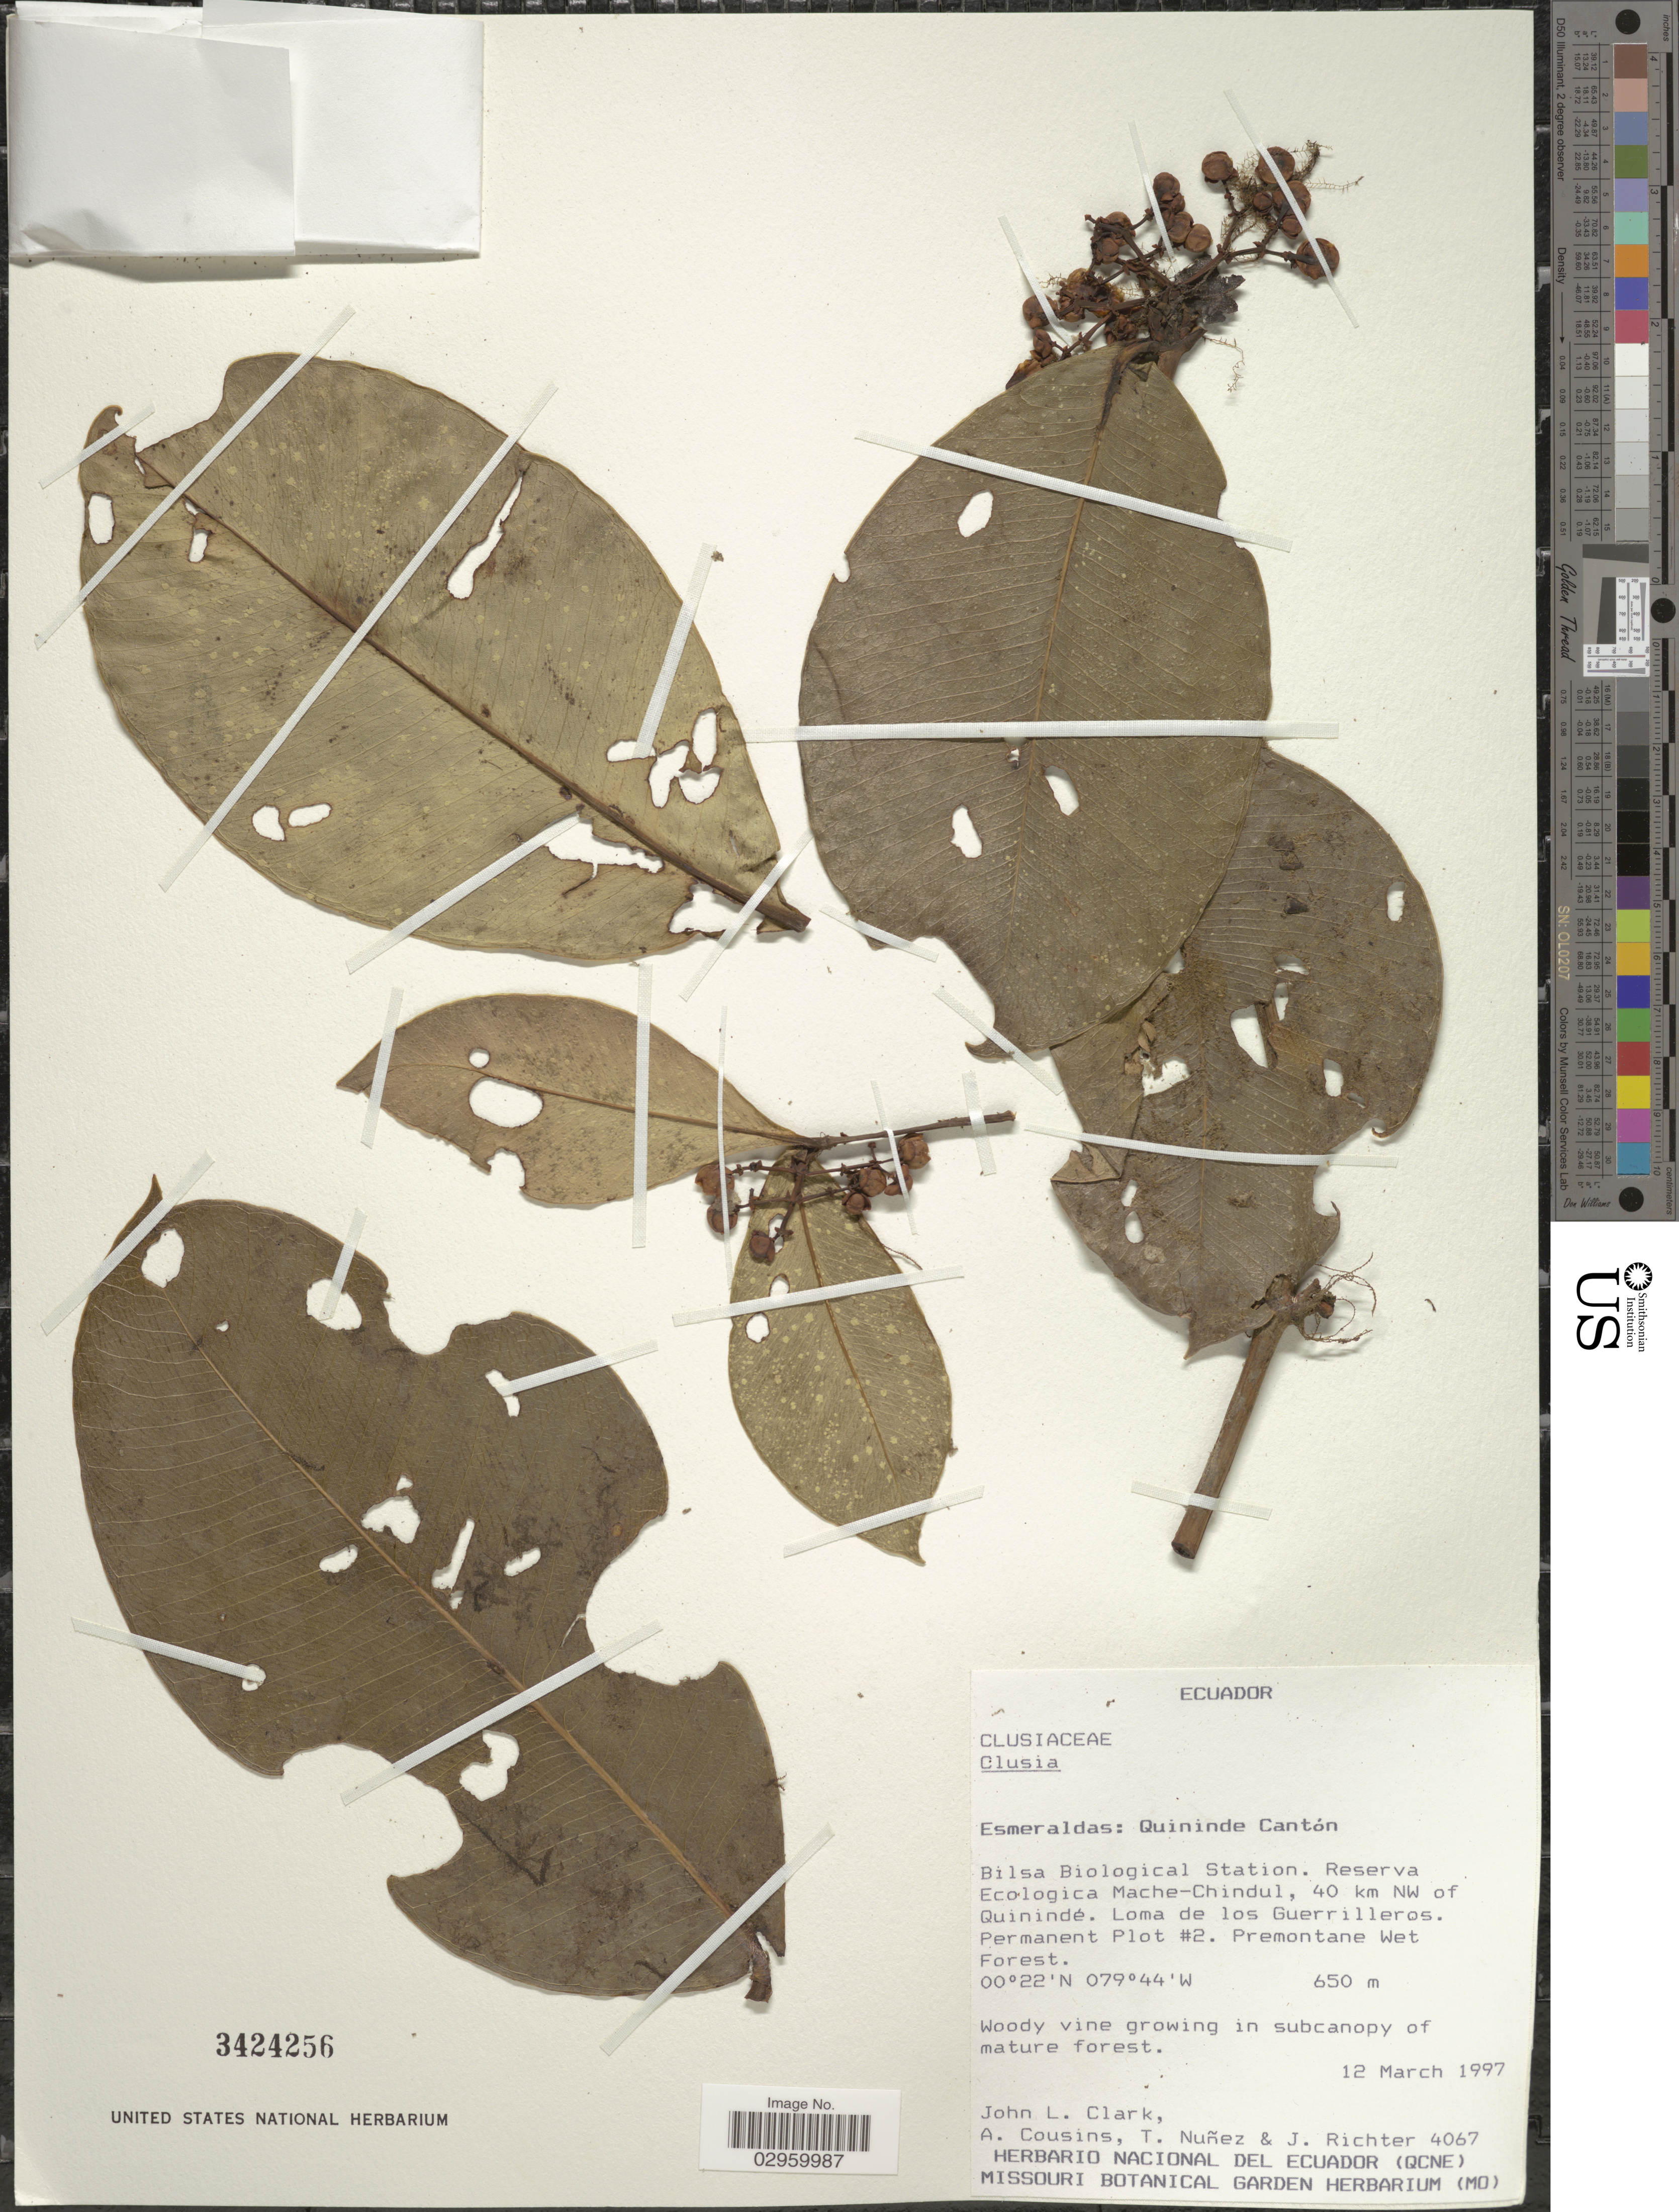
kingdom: Plantae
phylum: Tracheophyta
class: Magnoliopsida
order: Malpighiales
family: Clusiaceae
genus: Clusia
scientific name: Clusia sp.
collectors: J. L. Clark, A. Cousins, T. Núñez & J. Richter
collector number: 4067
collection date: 1997-03-12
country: Ecuador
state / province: Esmeraldas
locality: Quininde Cantón, Bilsa Biological Station, Reserva Ecological Mache-Chindul, 40 km NW of Quinindé, Loma de los Guerrilleros, Permanent Plot #2.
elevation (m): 650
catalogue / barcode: US 3424256